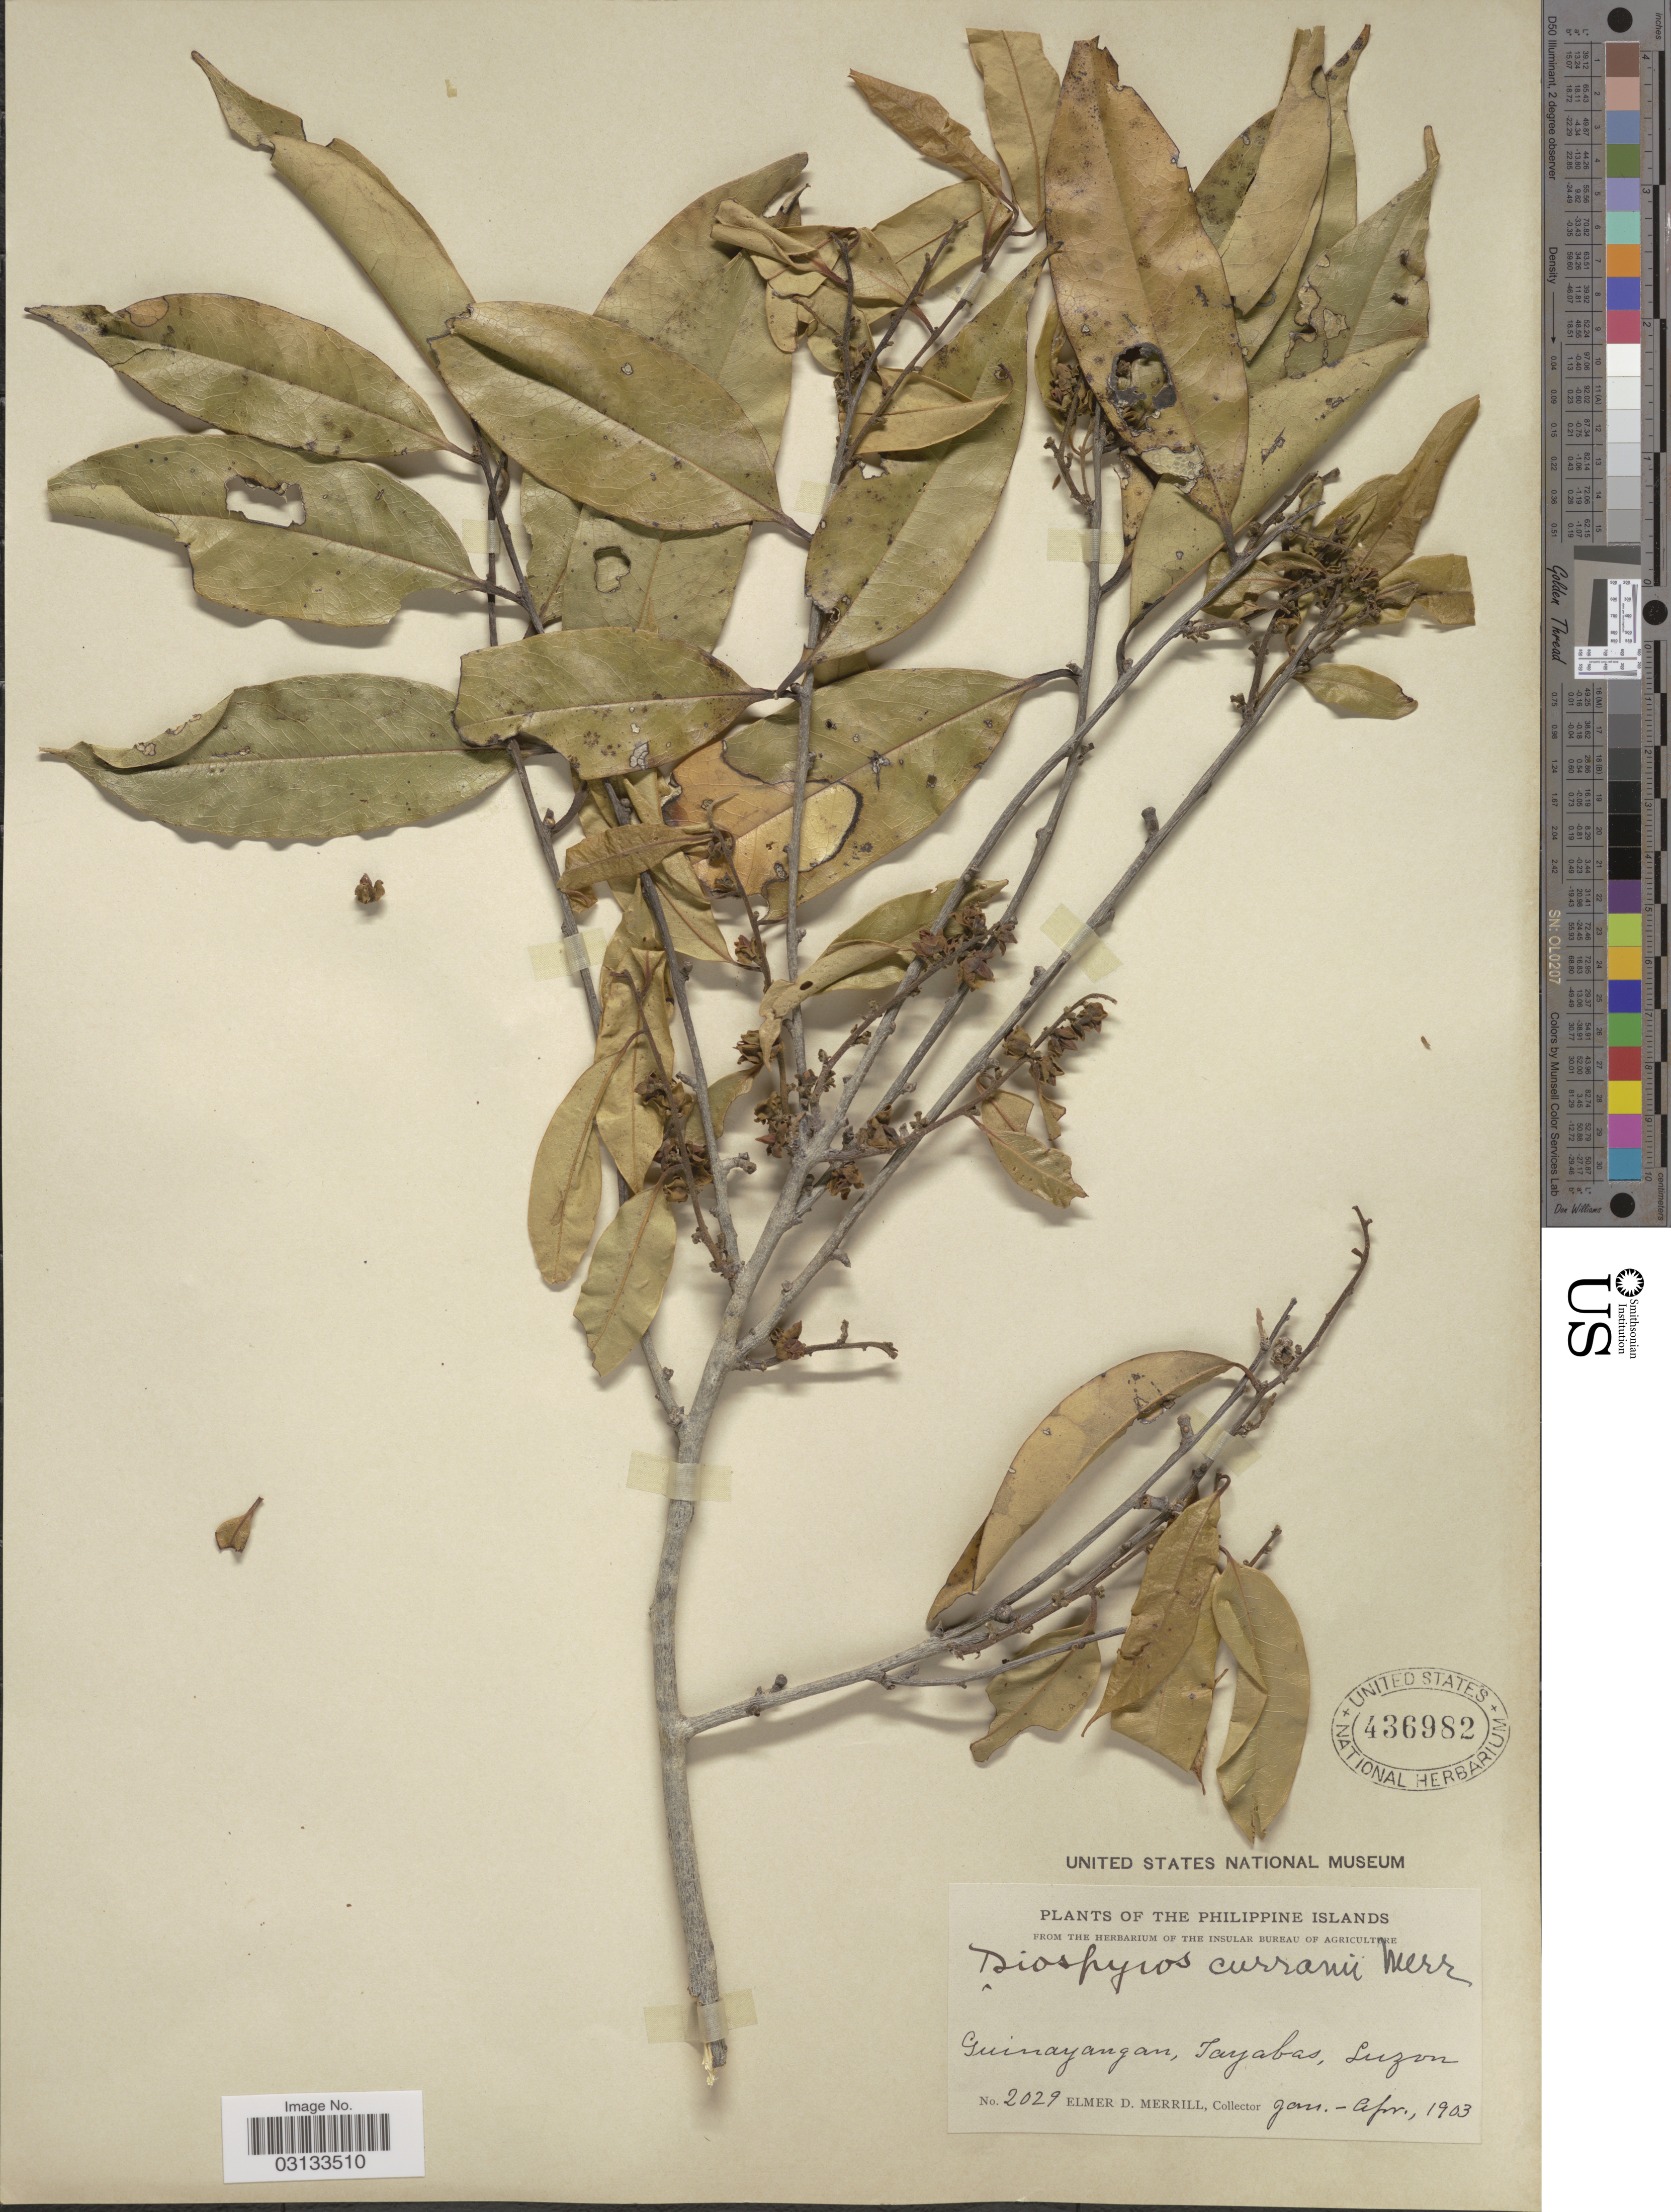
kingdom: Plantae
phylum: Tracheophyta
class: Magnoliopsida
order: Ericales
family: Ebenaceae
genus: Diospyros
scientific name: Diospyros curranii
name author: Merr.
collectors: E. D. Merrill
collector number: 2029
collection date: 1903-01/1903-04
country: Philippines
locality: Guinayangan, Tayabas, Luzon.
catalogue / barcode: US 436982